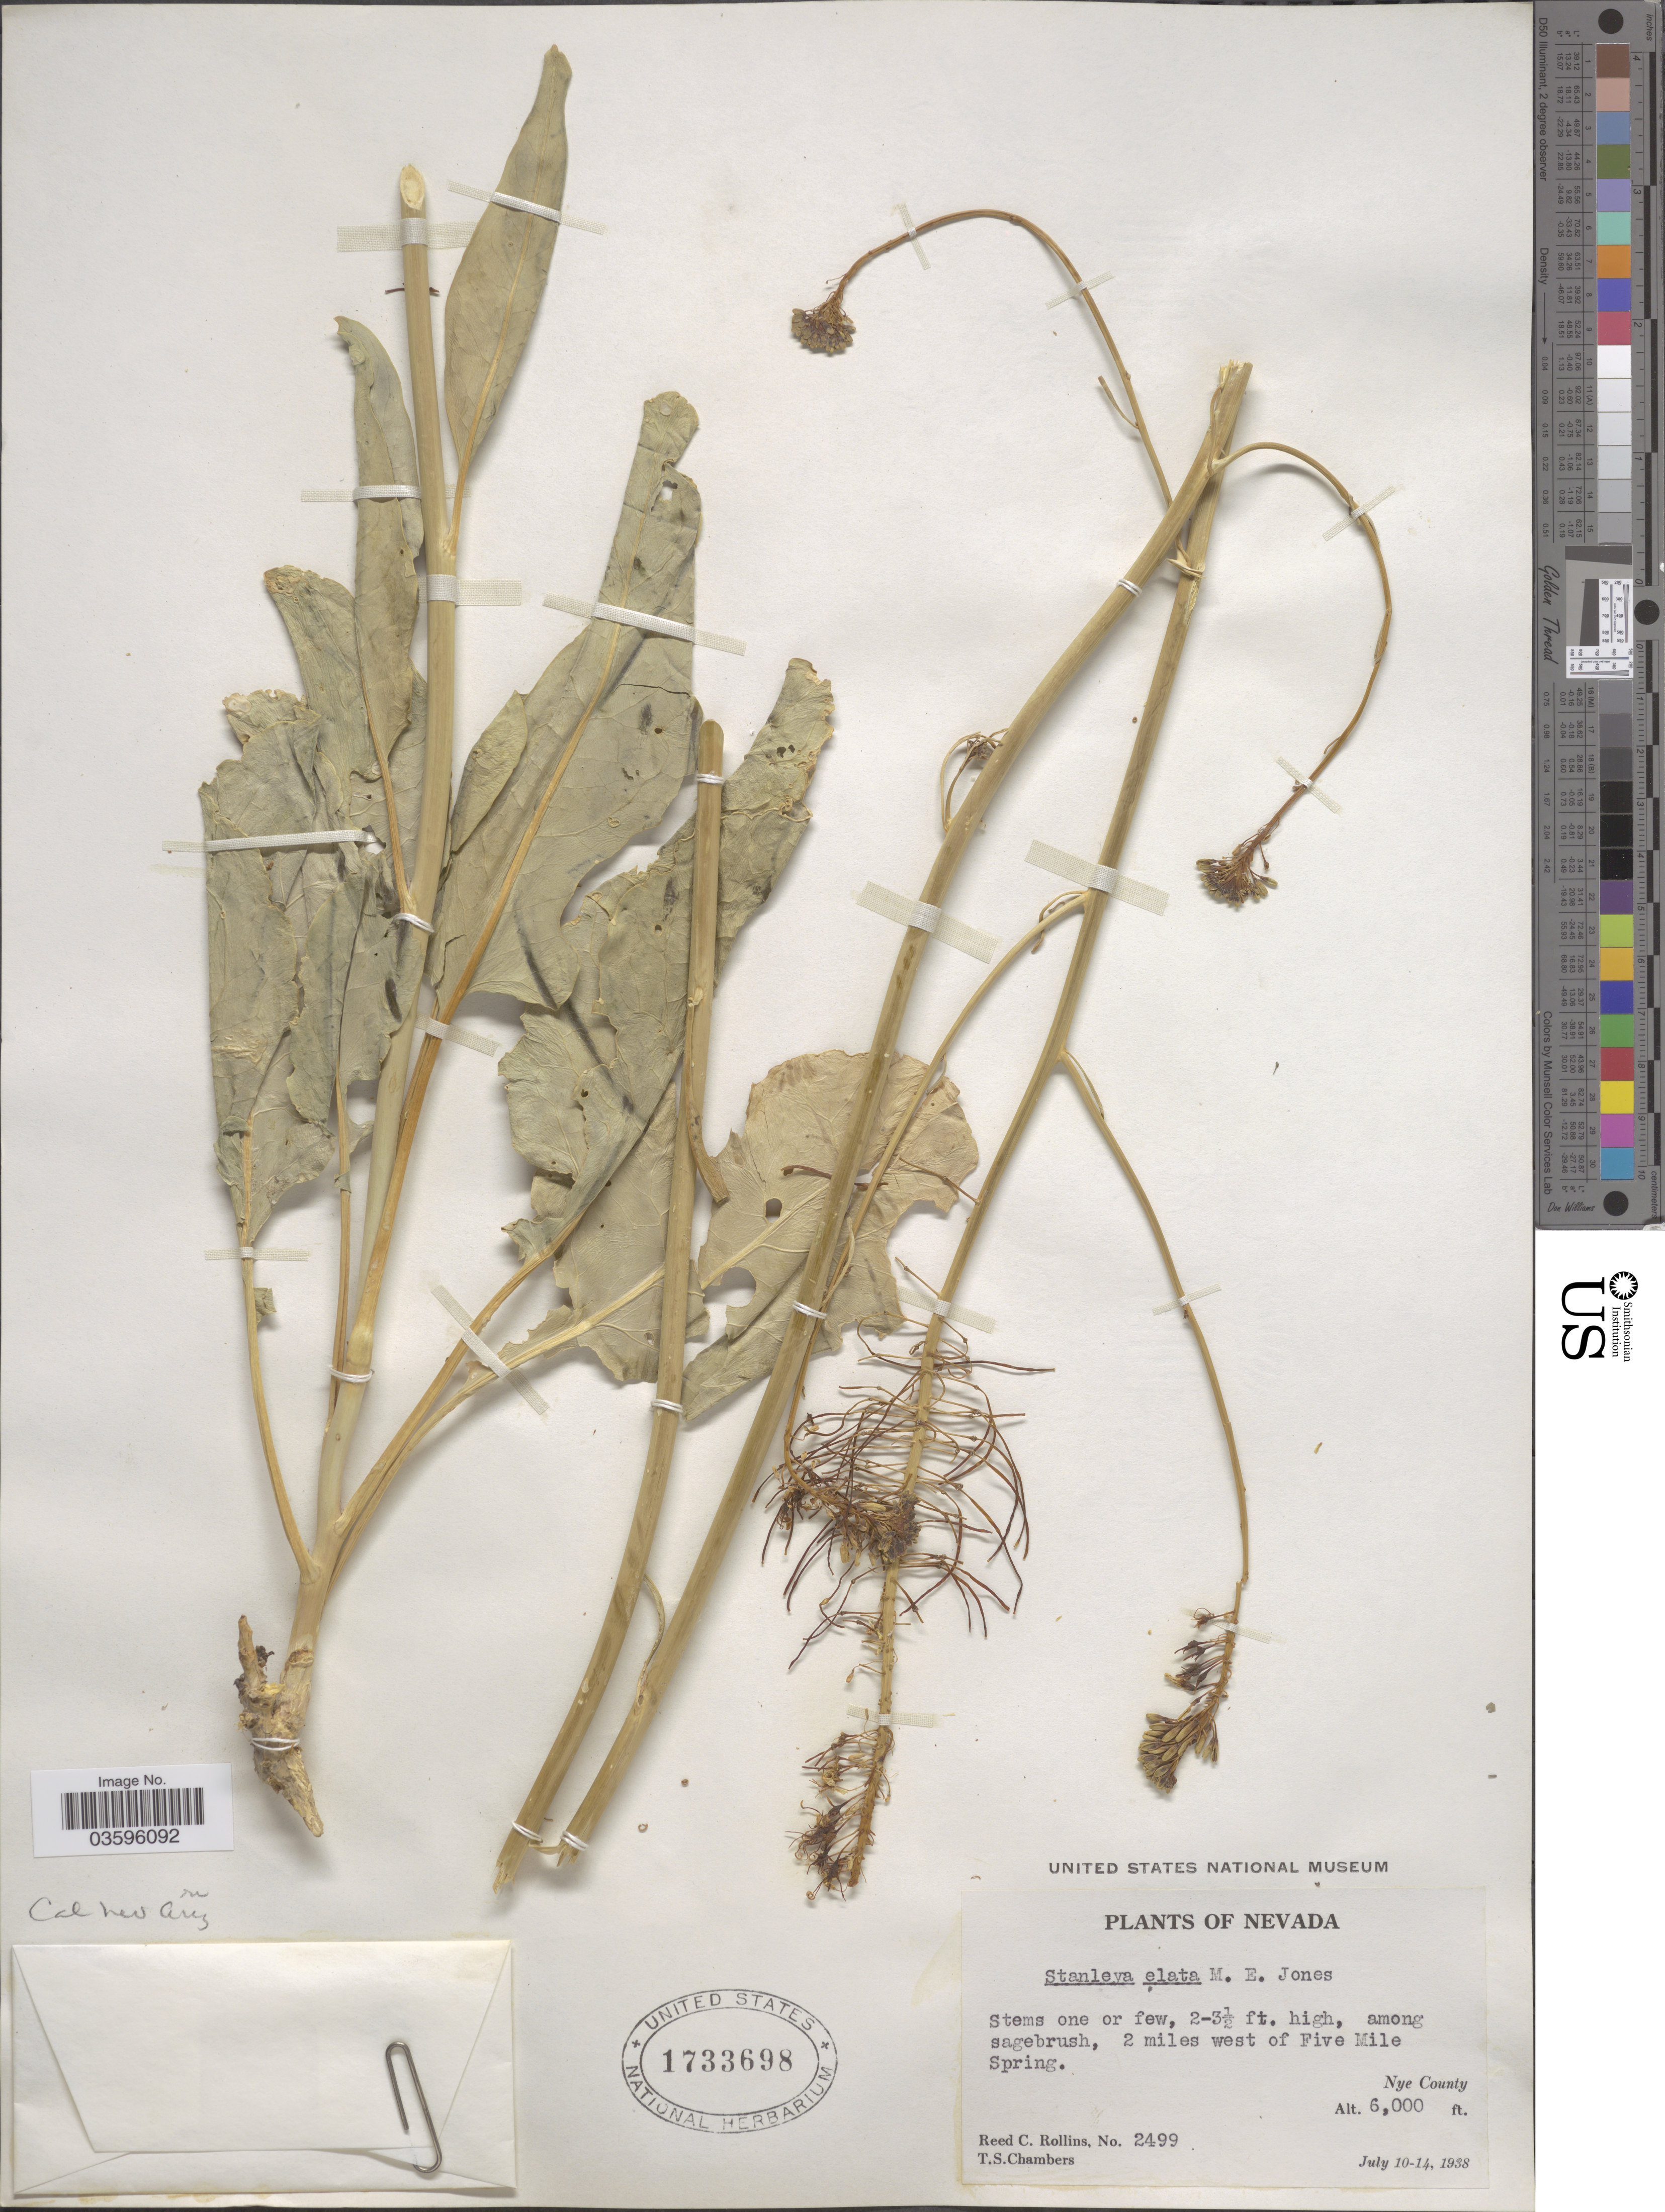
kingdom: Plantae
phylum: Tracheophyta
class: Magnoliopsida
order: Brassicales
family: Brassicaceae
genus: Stanleya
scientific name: Stanleya elata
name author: M.E. Jones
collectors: R. C. Rollins & T. Chambers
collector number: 2499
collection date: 1938-07-10/1938-07-14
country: United States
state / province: Nevada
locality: Among sagebrush, 2 miles west of Five Mile Spring. Nye County.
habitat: among sagebrush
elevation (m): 1829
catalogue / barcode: US 1733698